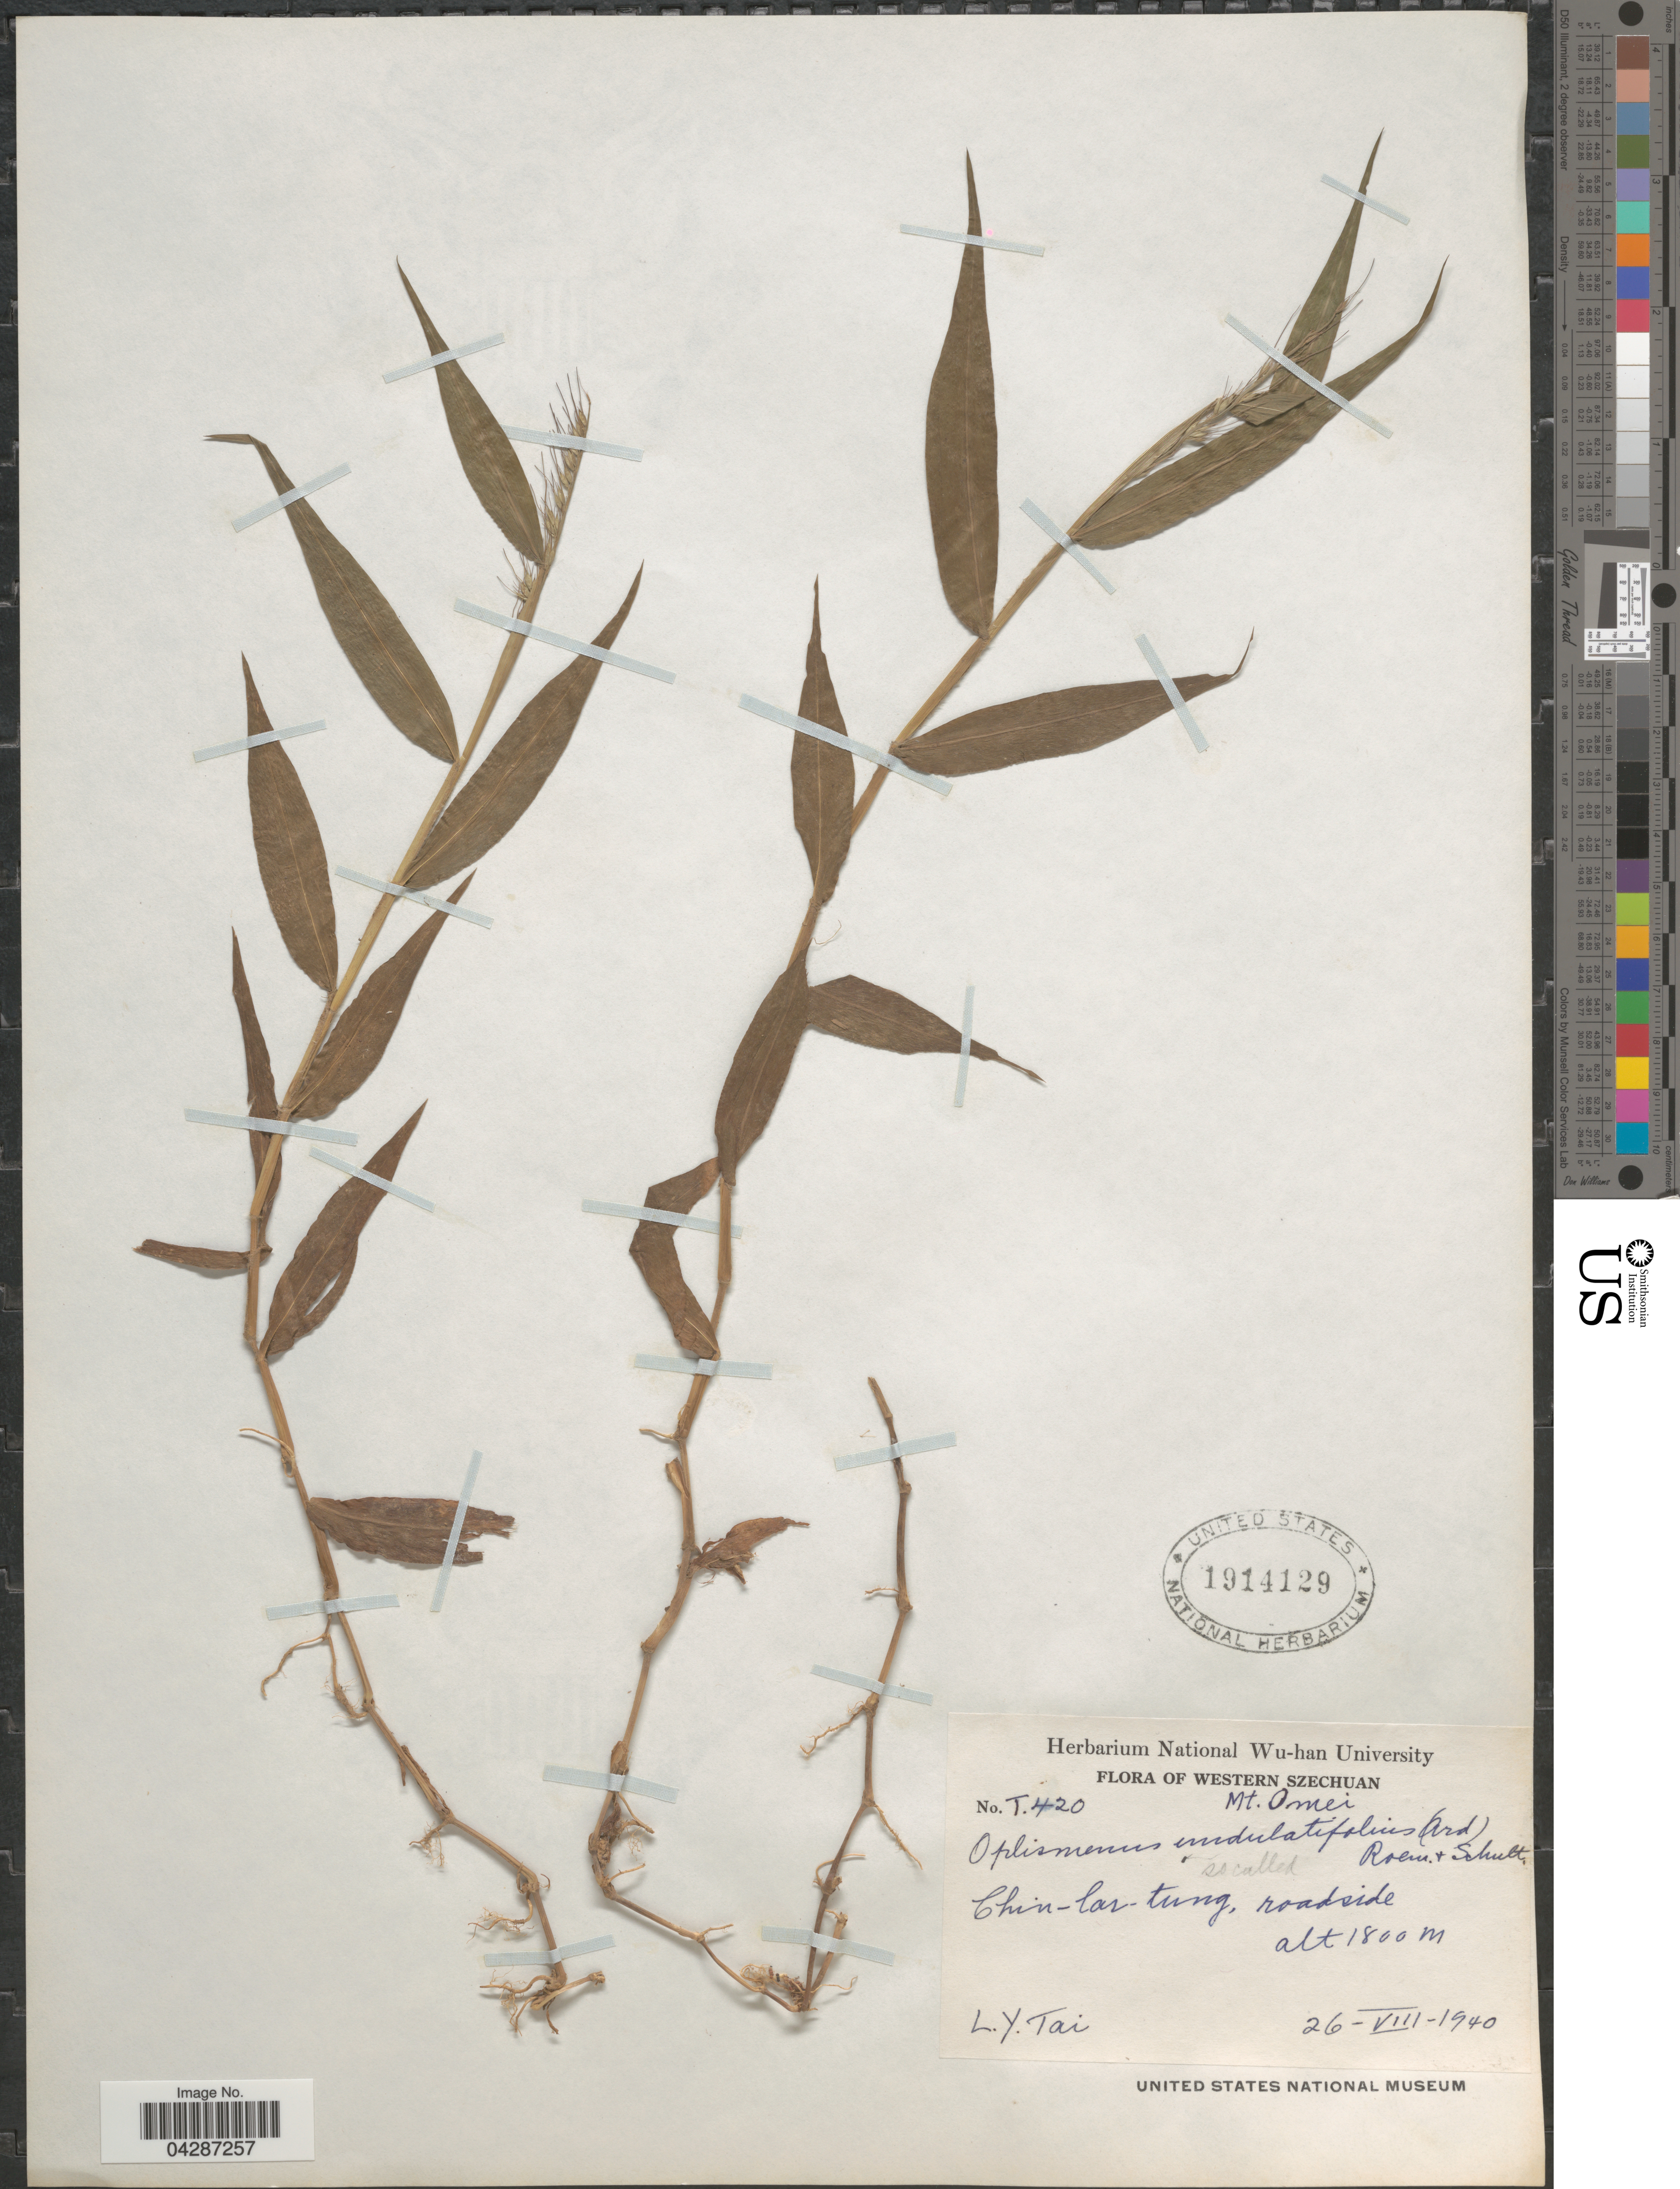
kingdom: Plantae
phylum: Tracheophyta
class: Liliopsida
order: Poales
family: Poaceae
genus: Oplismenus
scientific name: Oplismenus undulatifolius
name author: (Ard.) P. Beauv.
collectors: L. Tai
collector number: T420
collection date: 1940-08-26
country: China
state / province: Sichuan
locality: Western Szechuan. Mt. Omei. Chin-lar-tung, roadside.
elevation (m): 1800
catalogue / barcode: US 1914129